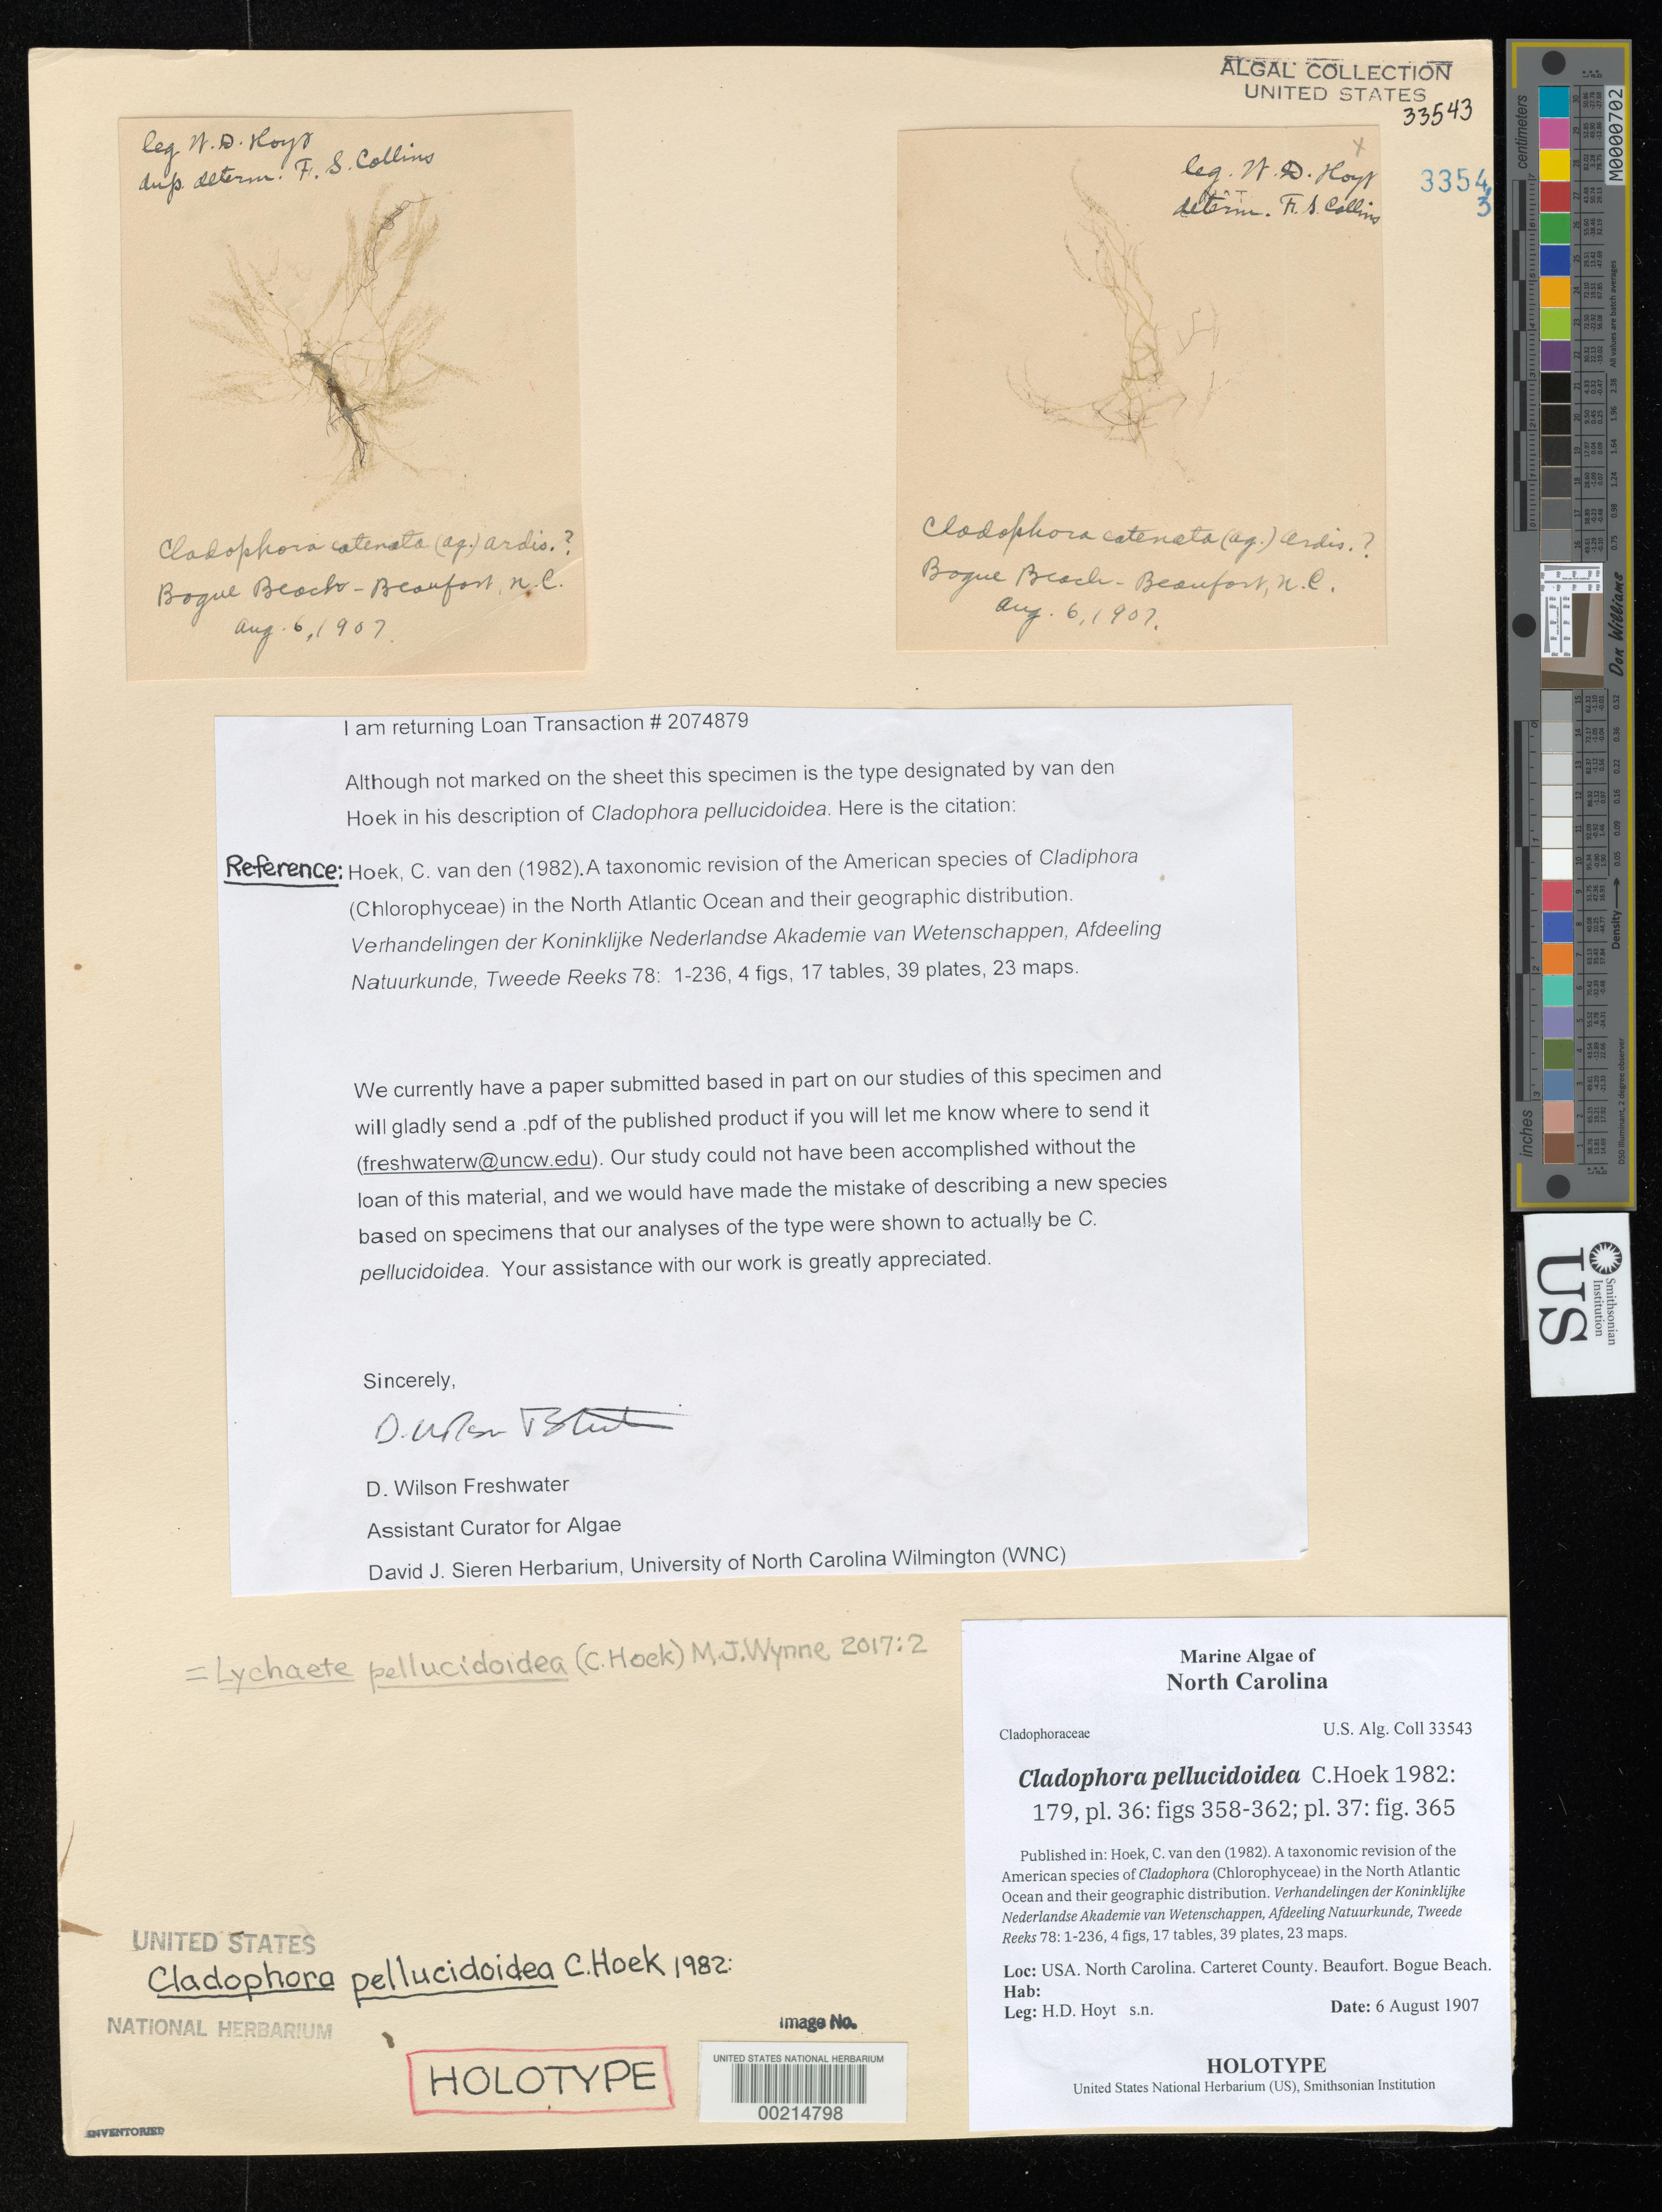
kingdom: Plantae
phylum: Chlorophyta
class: Ulvophyceae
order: Cladophorales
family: Cladophoraceae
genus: Cladophora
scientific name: Cladophora pellucidoidea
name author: C. Hoek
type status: Holotype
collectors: W. D. Hoyt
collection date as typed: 06 Aug 1907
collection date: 1907-08-06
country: United States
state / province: North Carolina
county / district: Carteret County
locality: Beaufort, Bogue Beach.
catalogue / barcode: US 33543